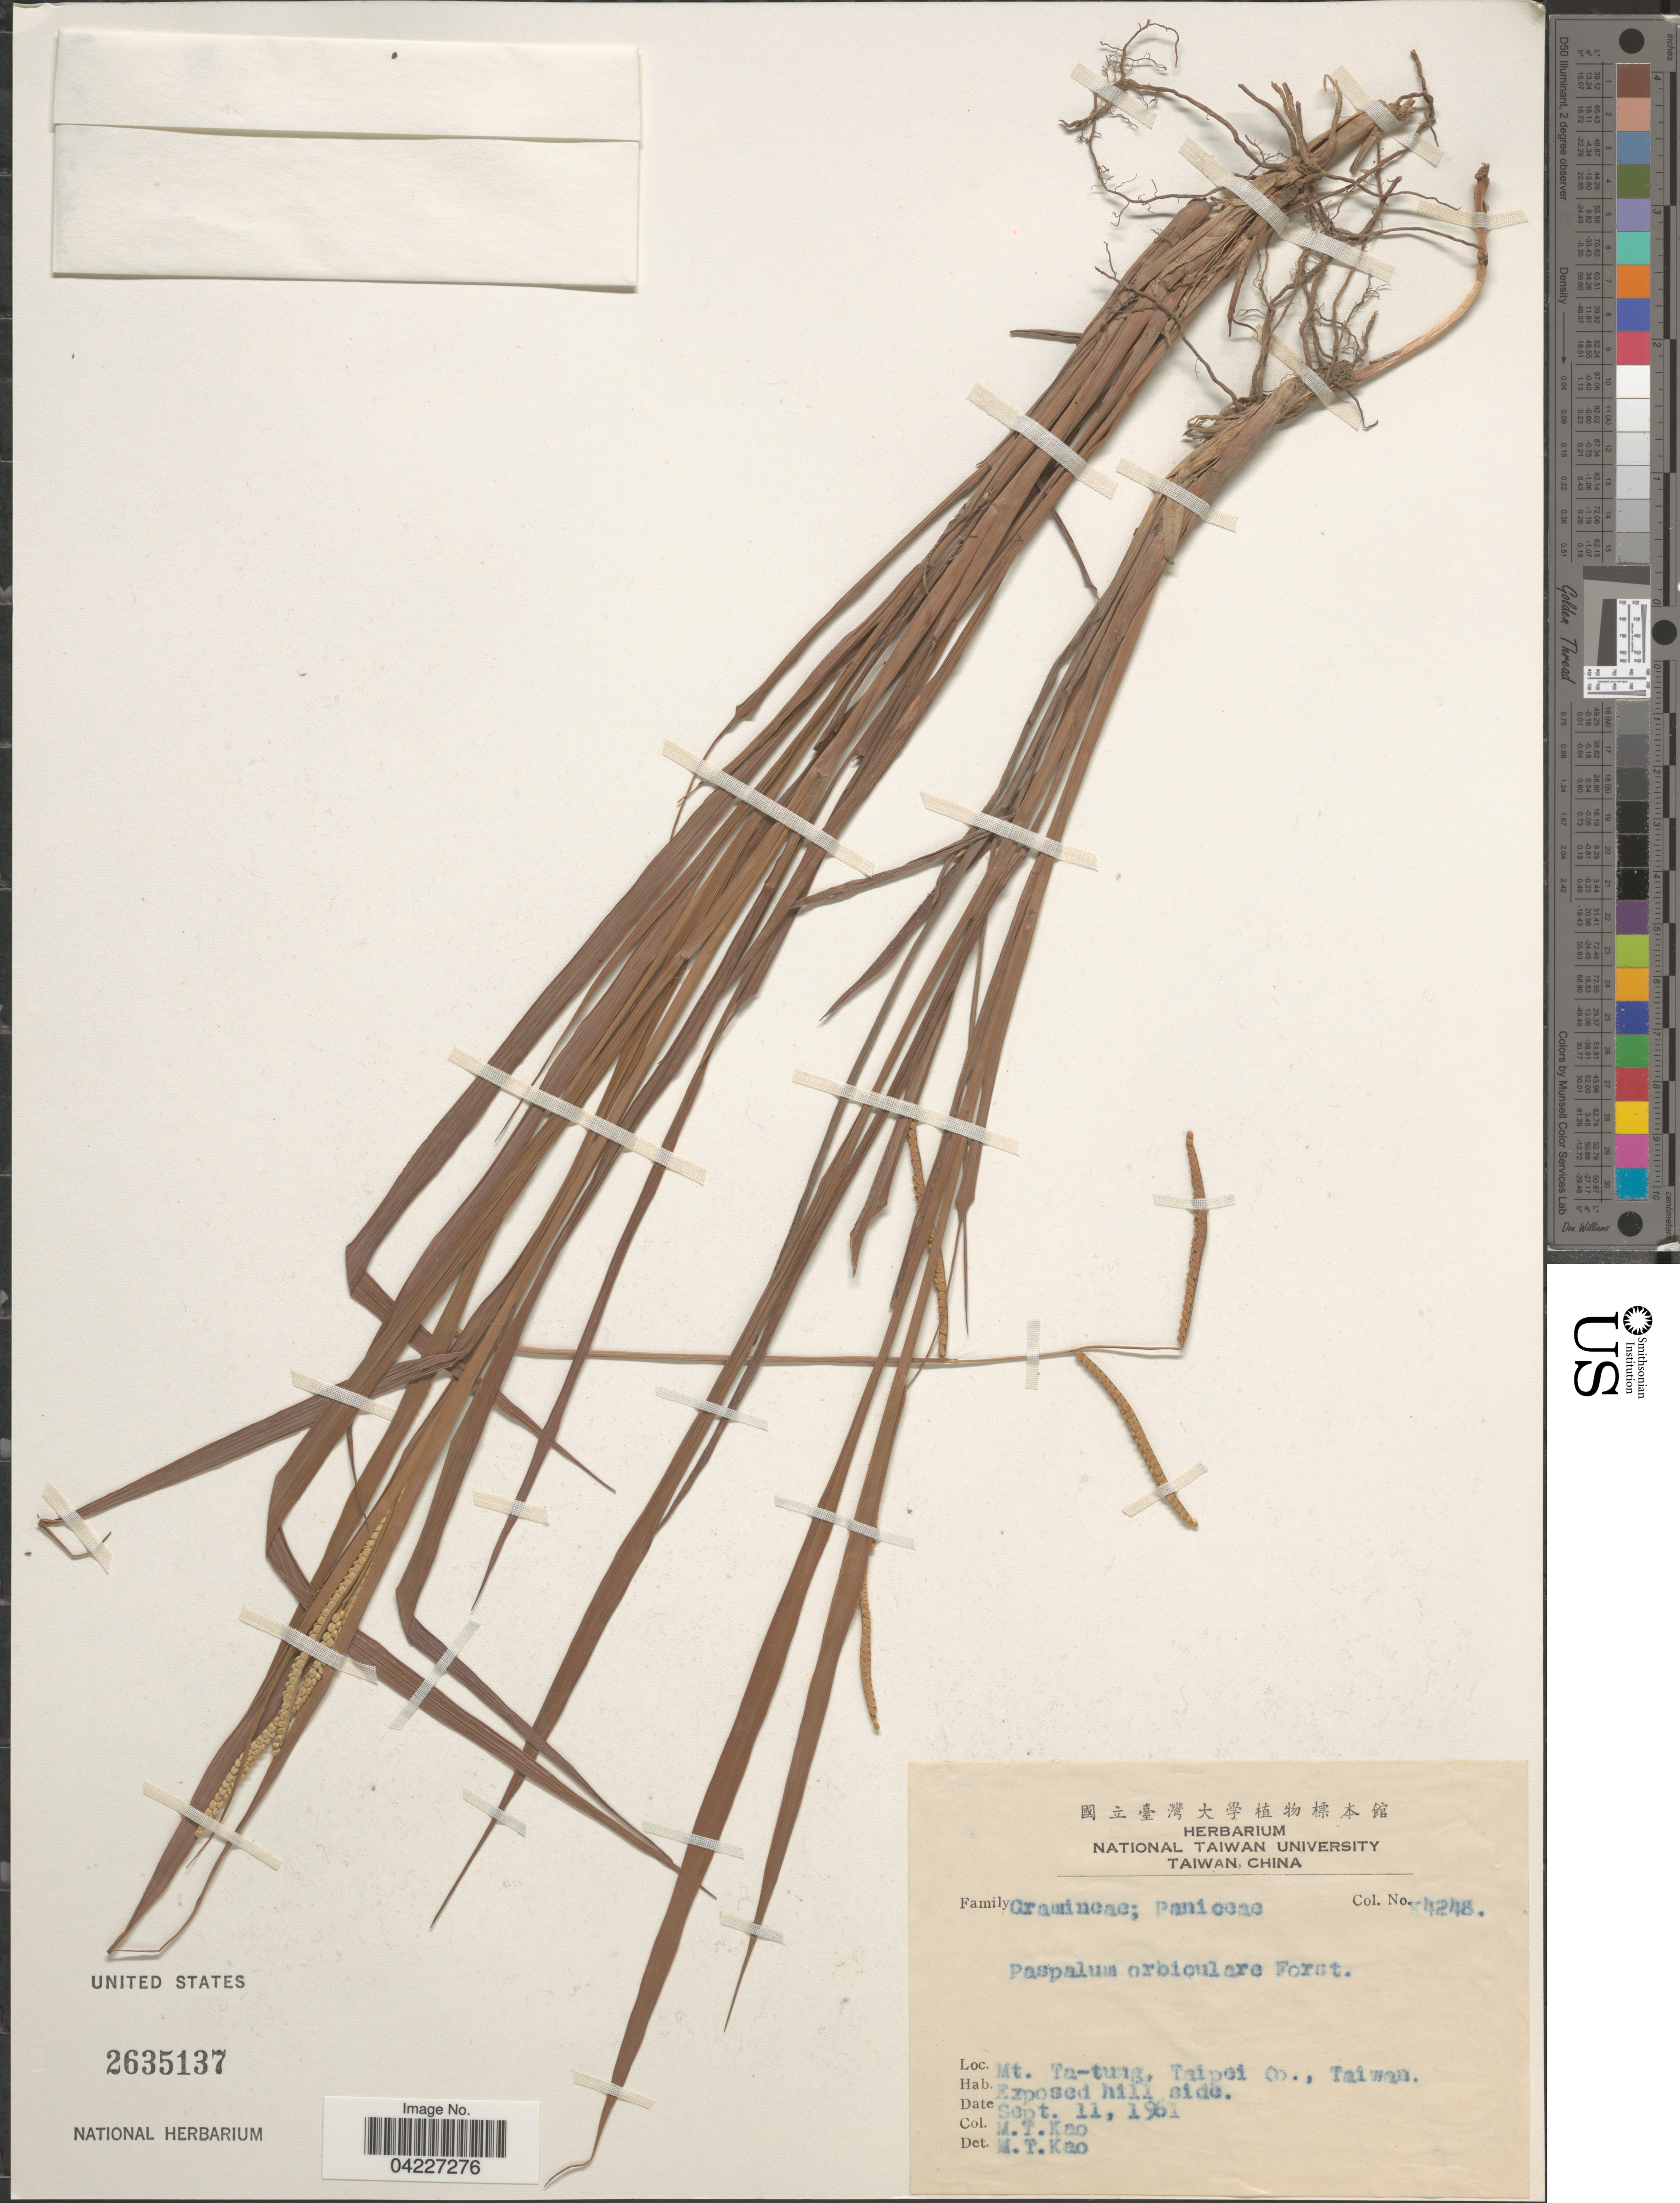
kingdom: Plantae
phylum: Tracheophyta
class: Liliopsida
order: Poales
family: Poaceae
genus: Paspalum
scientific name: Paspalum orbiculare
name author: G. Forst.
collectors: M. T. Kao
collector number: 4248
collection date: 1961-09-11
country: Taiwan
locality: Mt. Ta-tung, Taipei Co.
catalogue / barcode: US 2635137